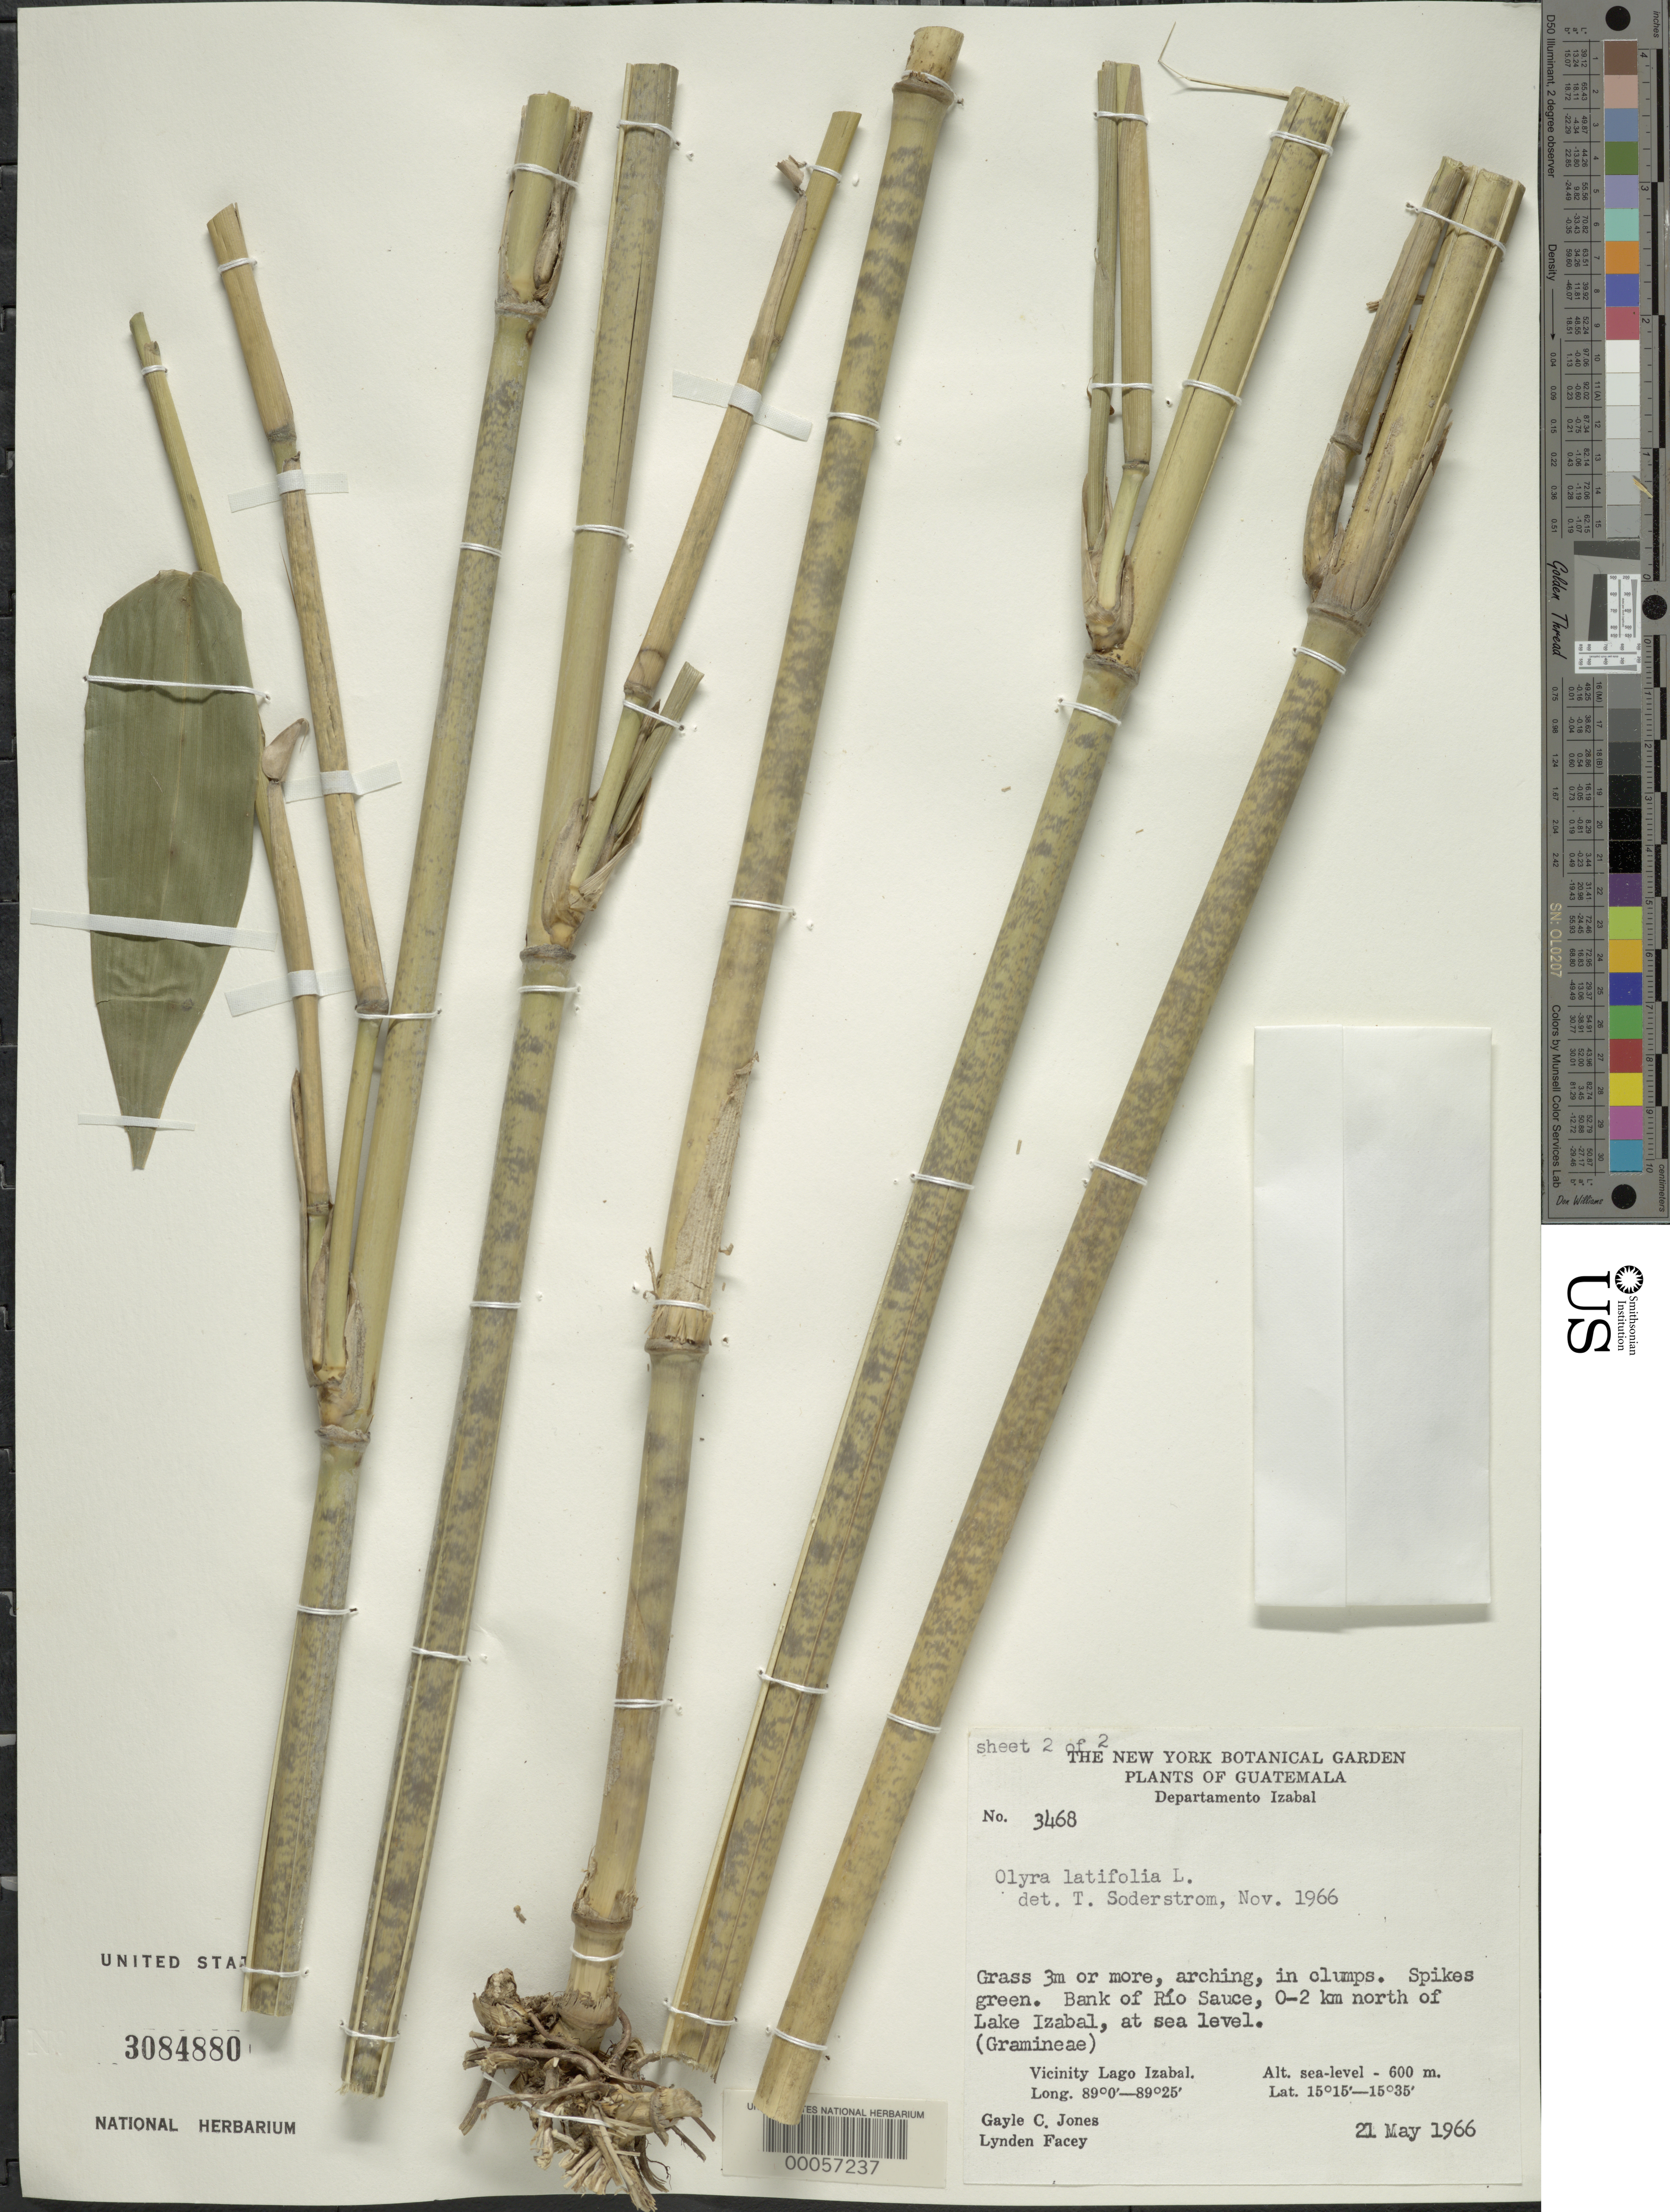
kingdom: Plantae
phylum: Tracheophyta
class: Liliopsida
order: Poales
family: Poaceae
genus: Olyra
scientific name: Olyra latifolia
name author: L.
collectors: G. C. Jones & L. Facey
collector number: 3468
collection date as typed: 21 May 1966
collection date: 1966-05-21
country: Guatemala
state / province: Izabal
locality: Bank of Rio Sauce, 0-2 km N of Lake Izabal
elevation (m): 0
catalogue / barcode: US 3084880